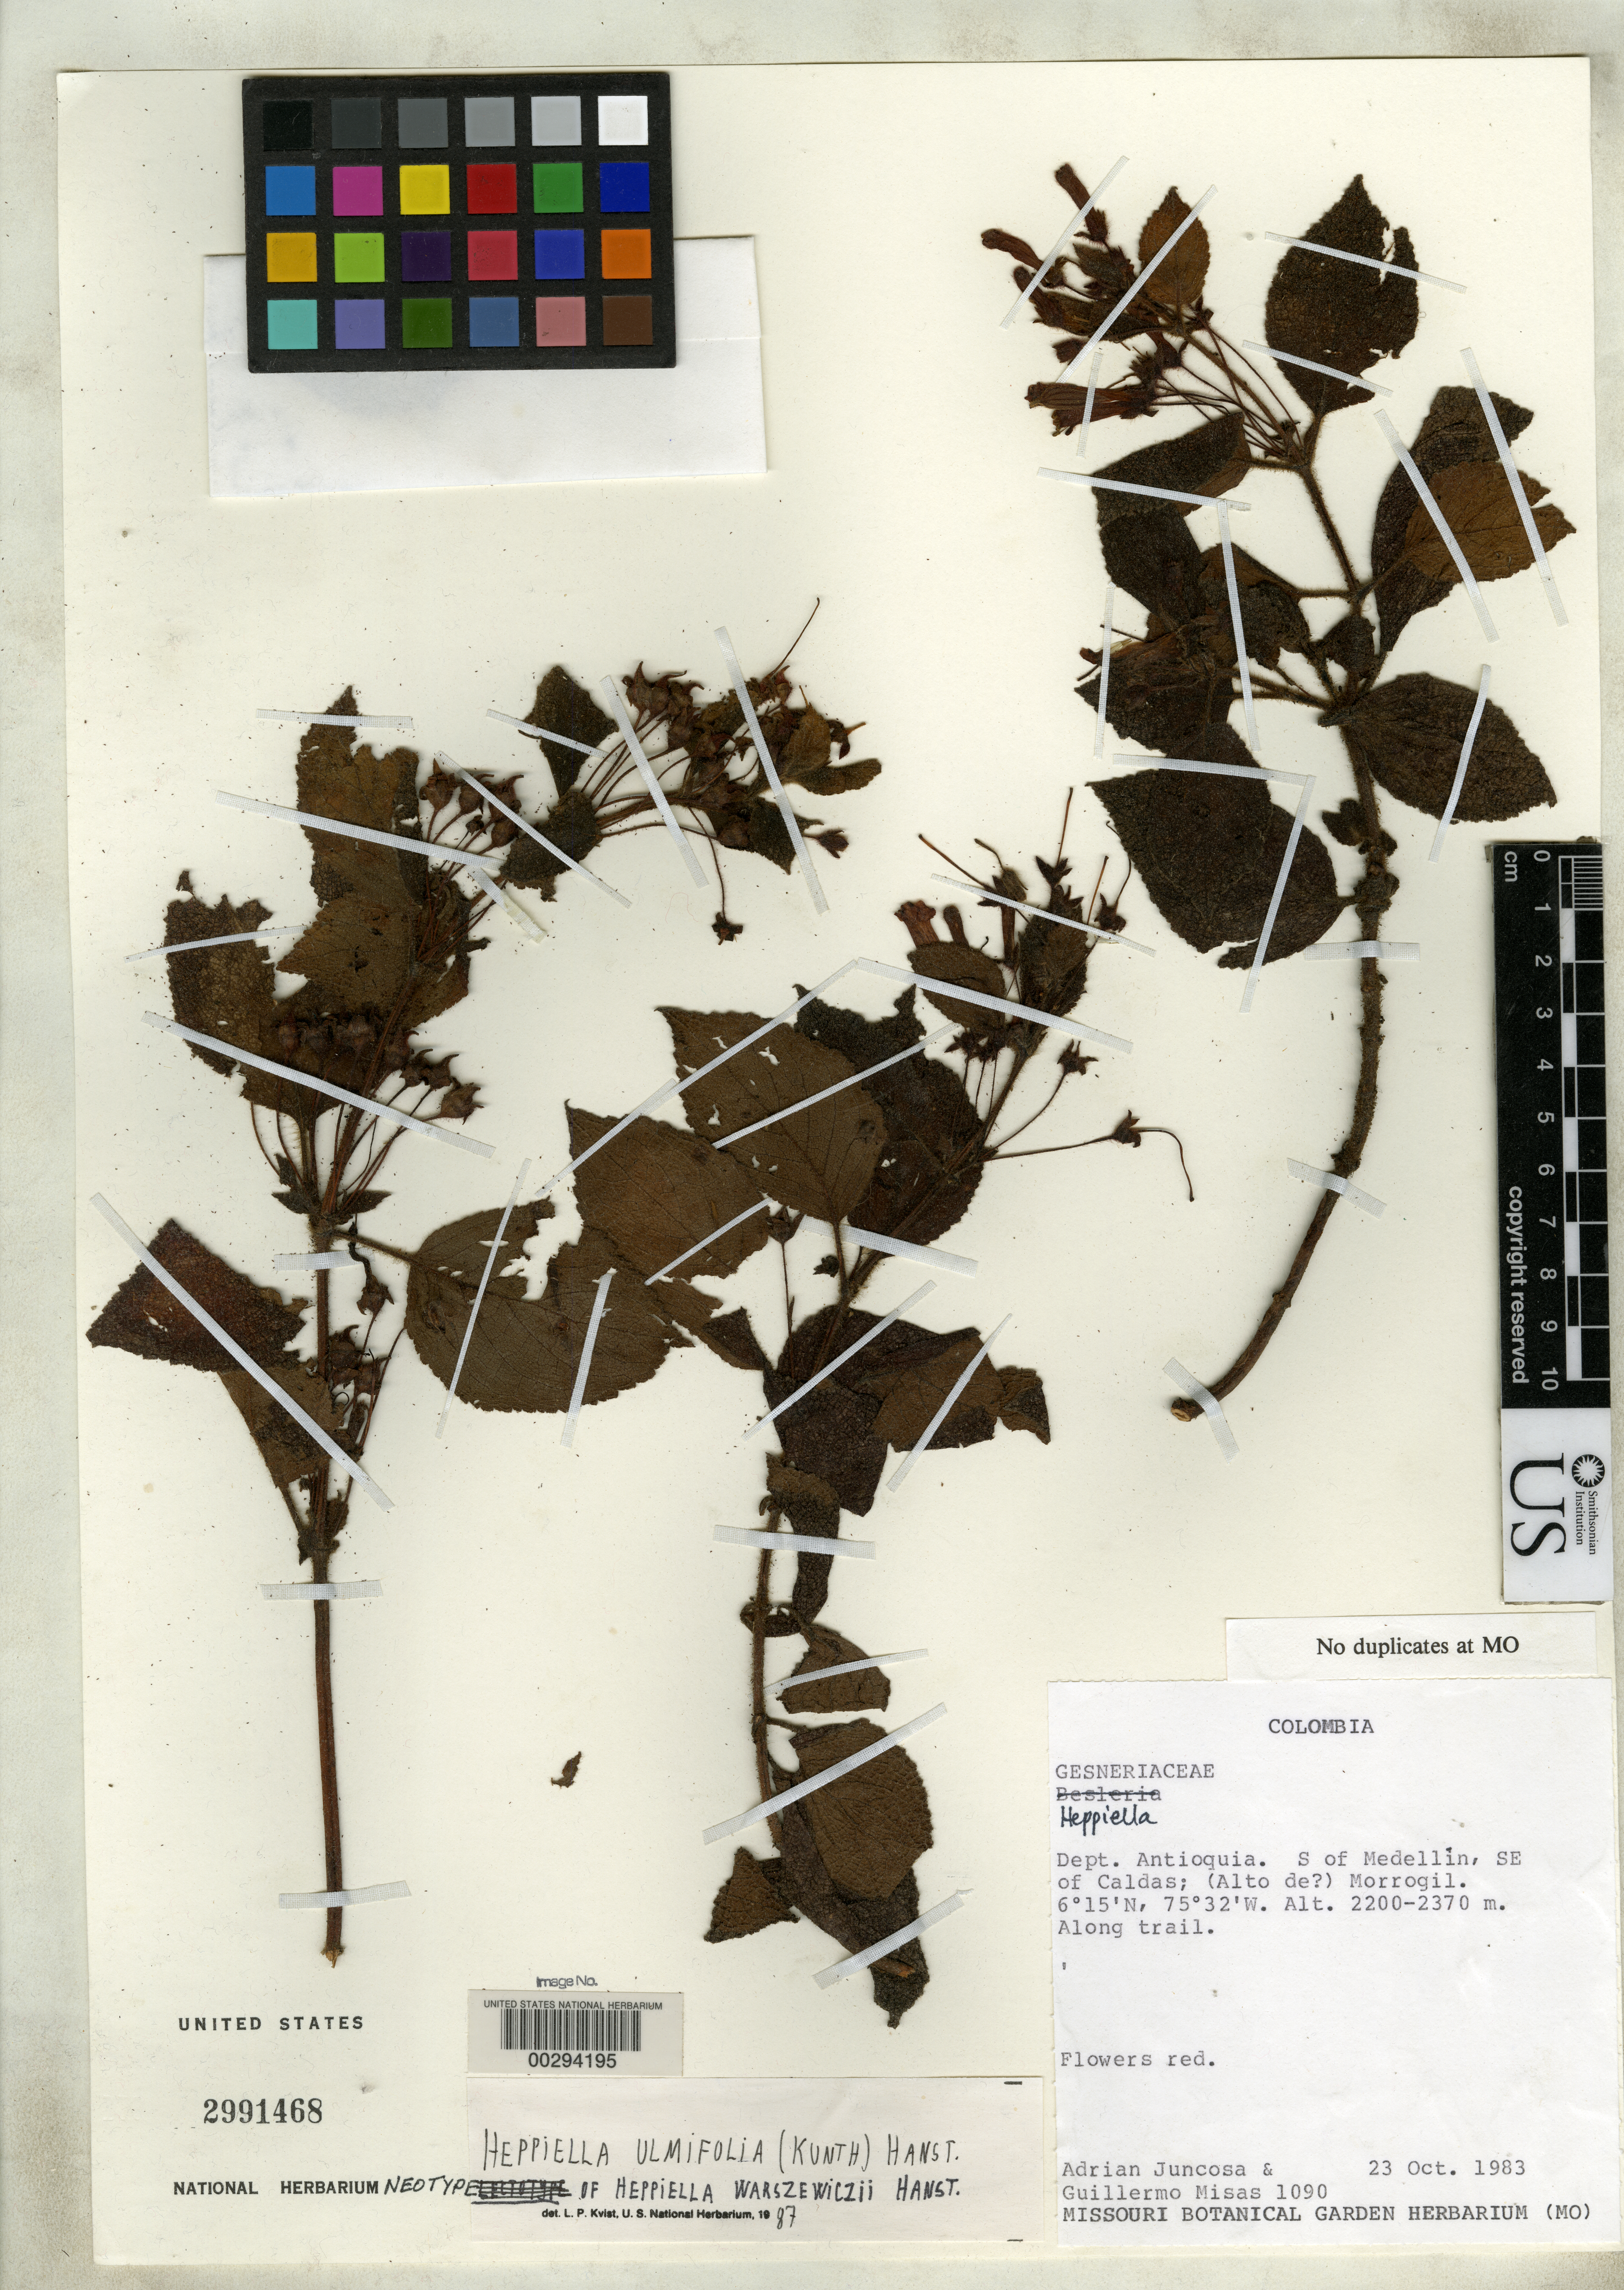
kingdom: Plantae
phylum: Tracheophyta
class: Magnoliopsida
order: Lamiales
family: Gesneriaceae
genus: Heppiella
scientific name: Heppiella warszewiczii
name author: Hanst.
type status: Neotype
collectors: A. Juncosa & G. Misas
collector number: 1090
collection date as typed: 23 Oct 1983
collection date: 1983-10-23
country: Colombia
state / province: Antioquia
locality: S of Medellin, SE of Caldas, summit of Morrogil.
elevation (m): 2200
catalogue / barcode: US 2991468